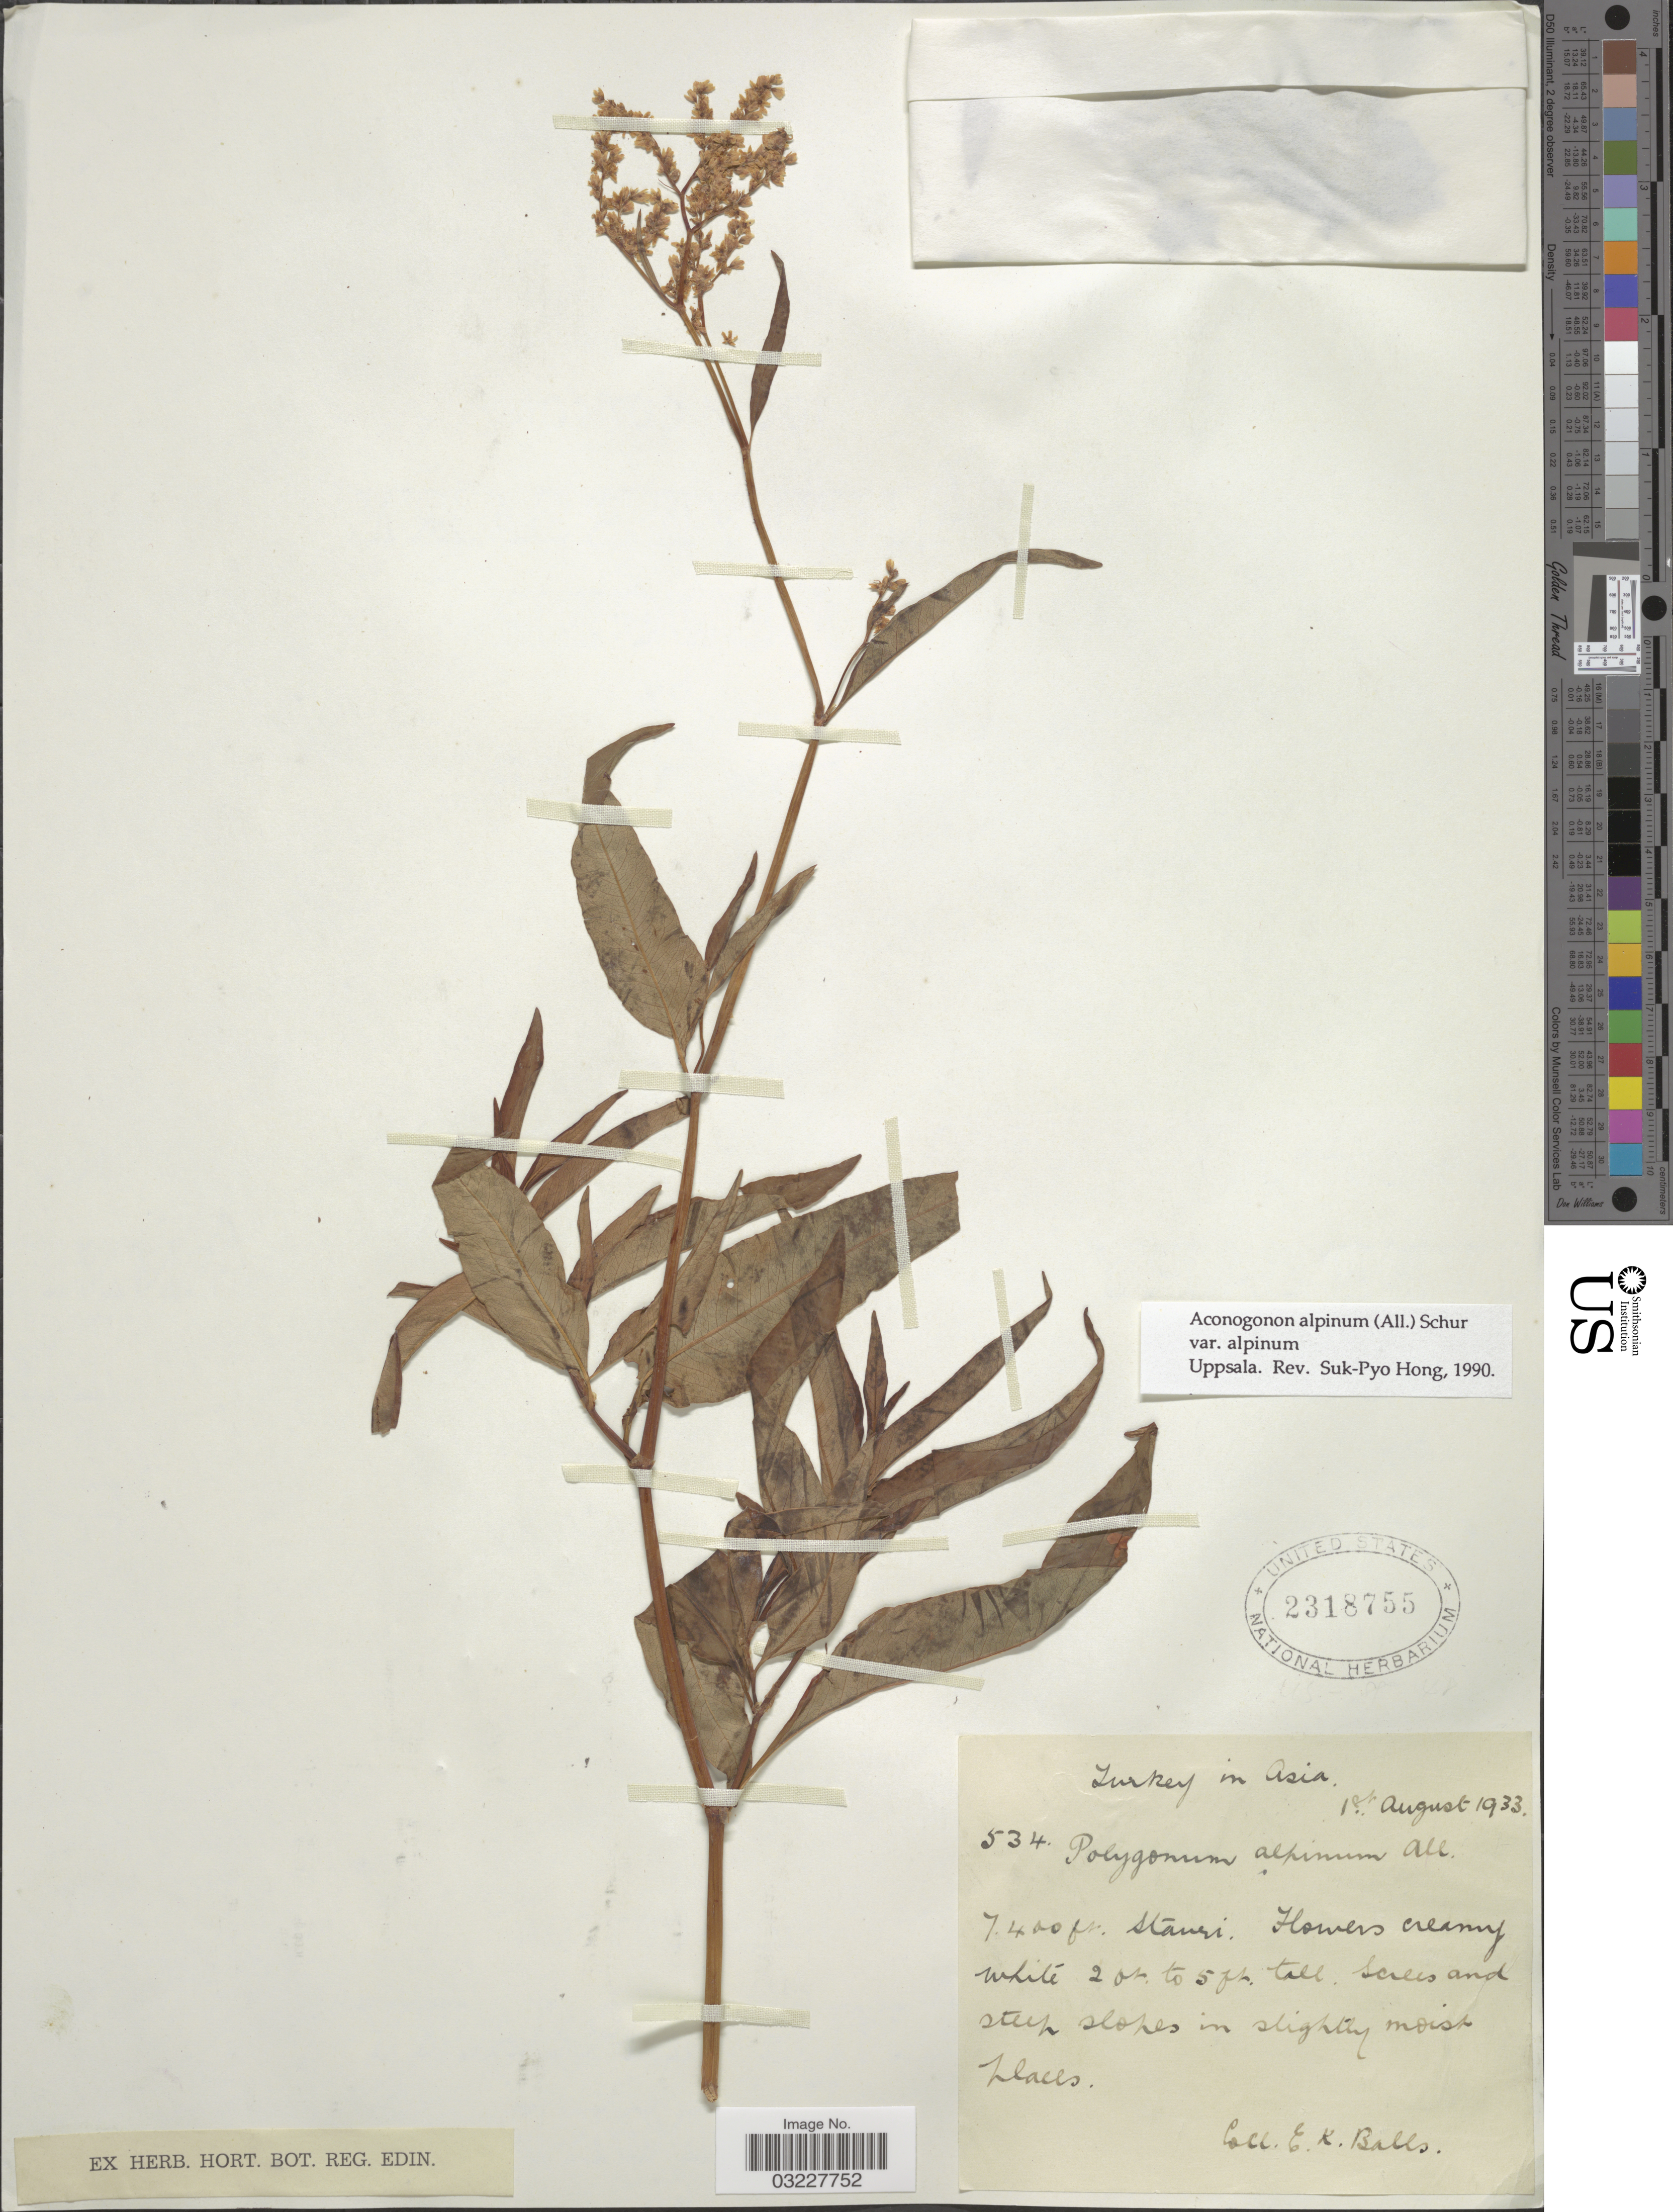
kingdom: Plantae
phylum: Tracheophyta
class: Magnoliopsida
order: Caryophyllales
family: Polygonaceae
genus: Koenigia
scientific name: Koenigia alpina var. alpina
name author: (All.) T.M. Schust. & Reveal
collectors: E. K. Balls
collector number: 534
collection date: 1933-08-01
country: Turkey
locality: Asia. Stanri [interpreted].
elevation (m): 2256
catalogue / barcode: US 2318755